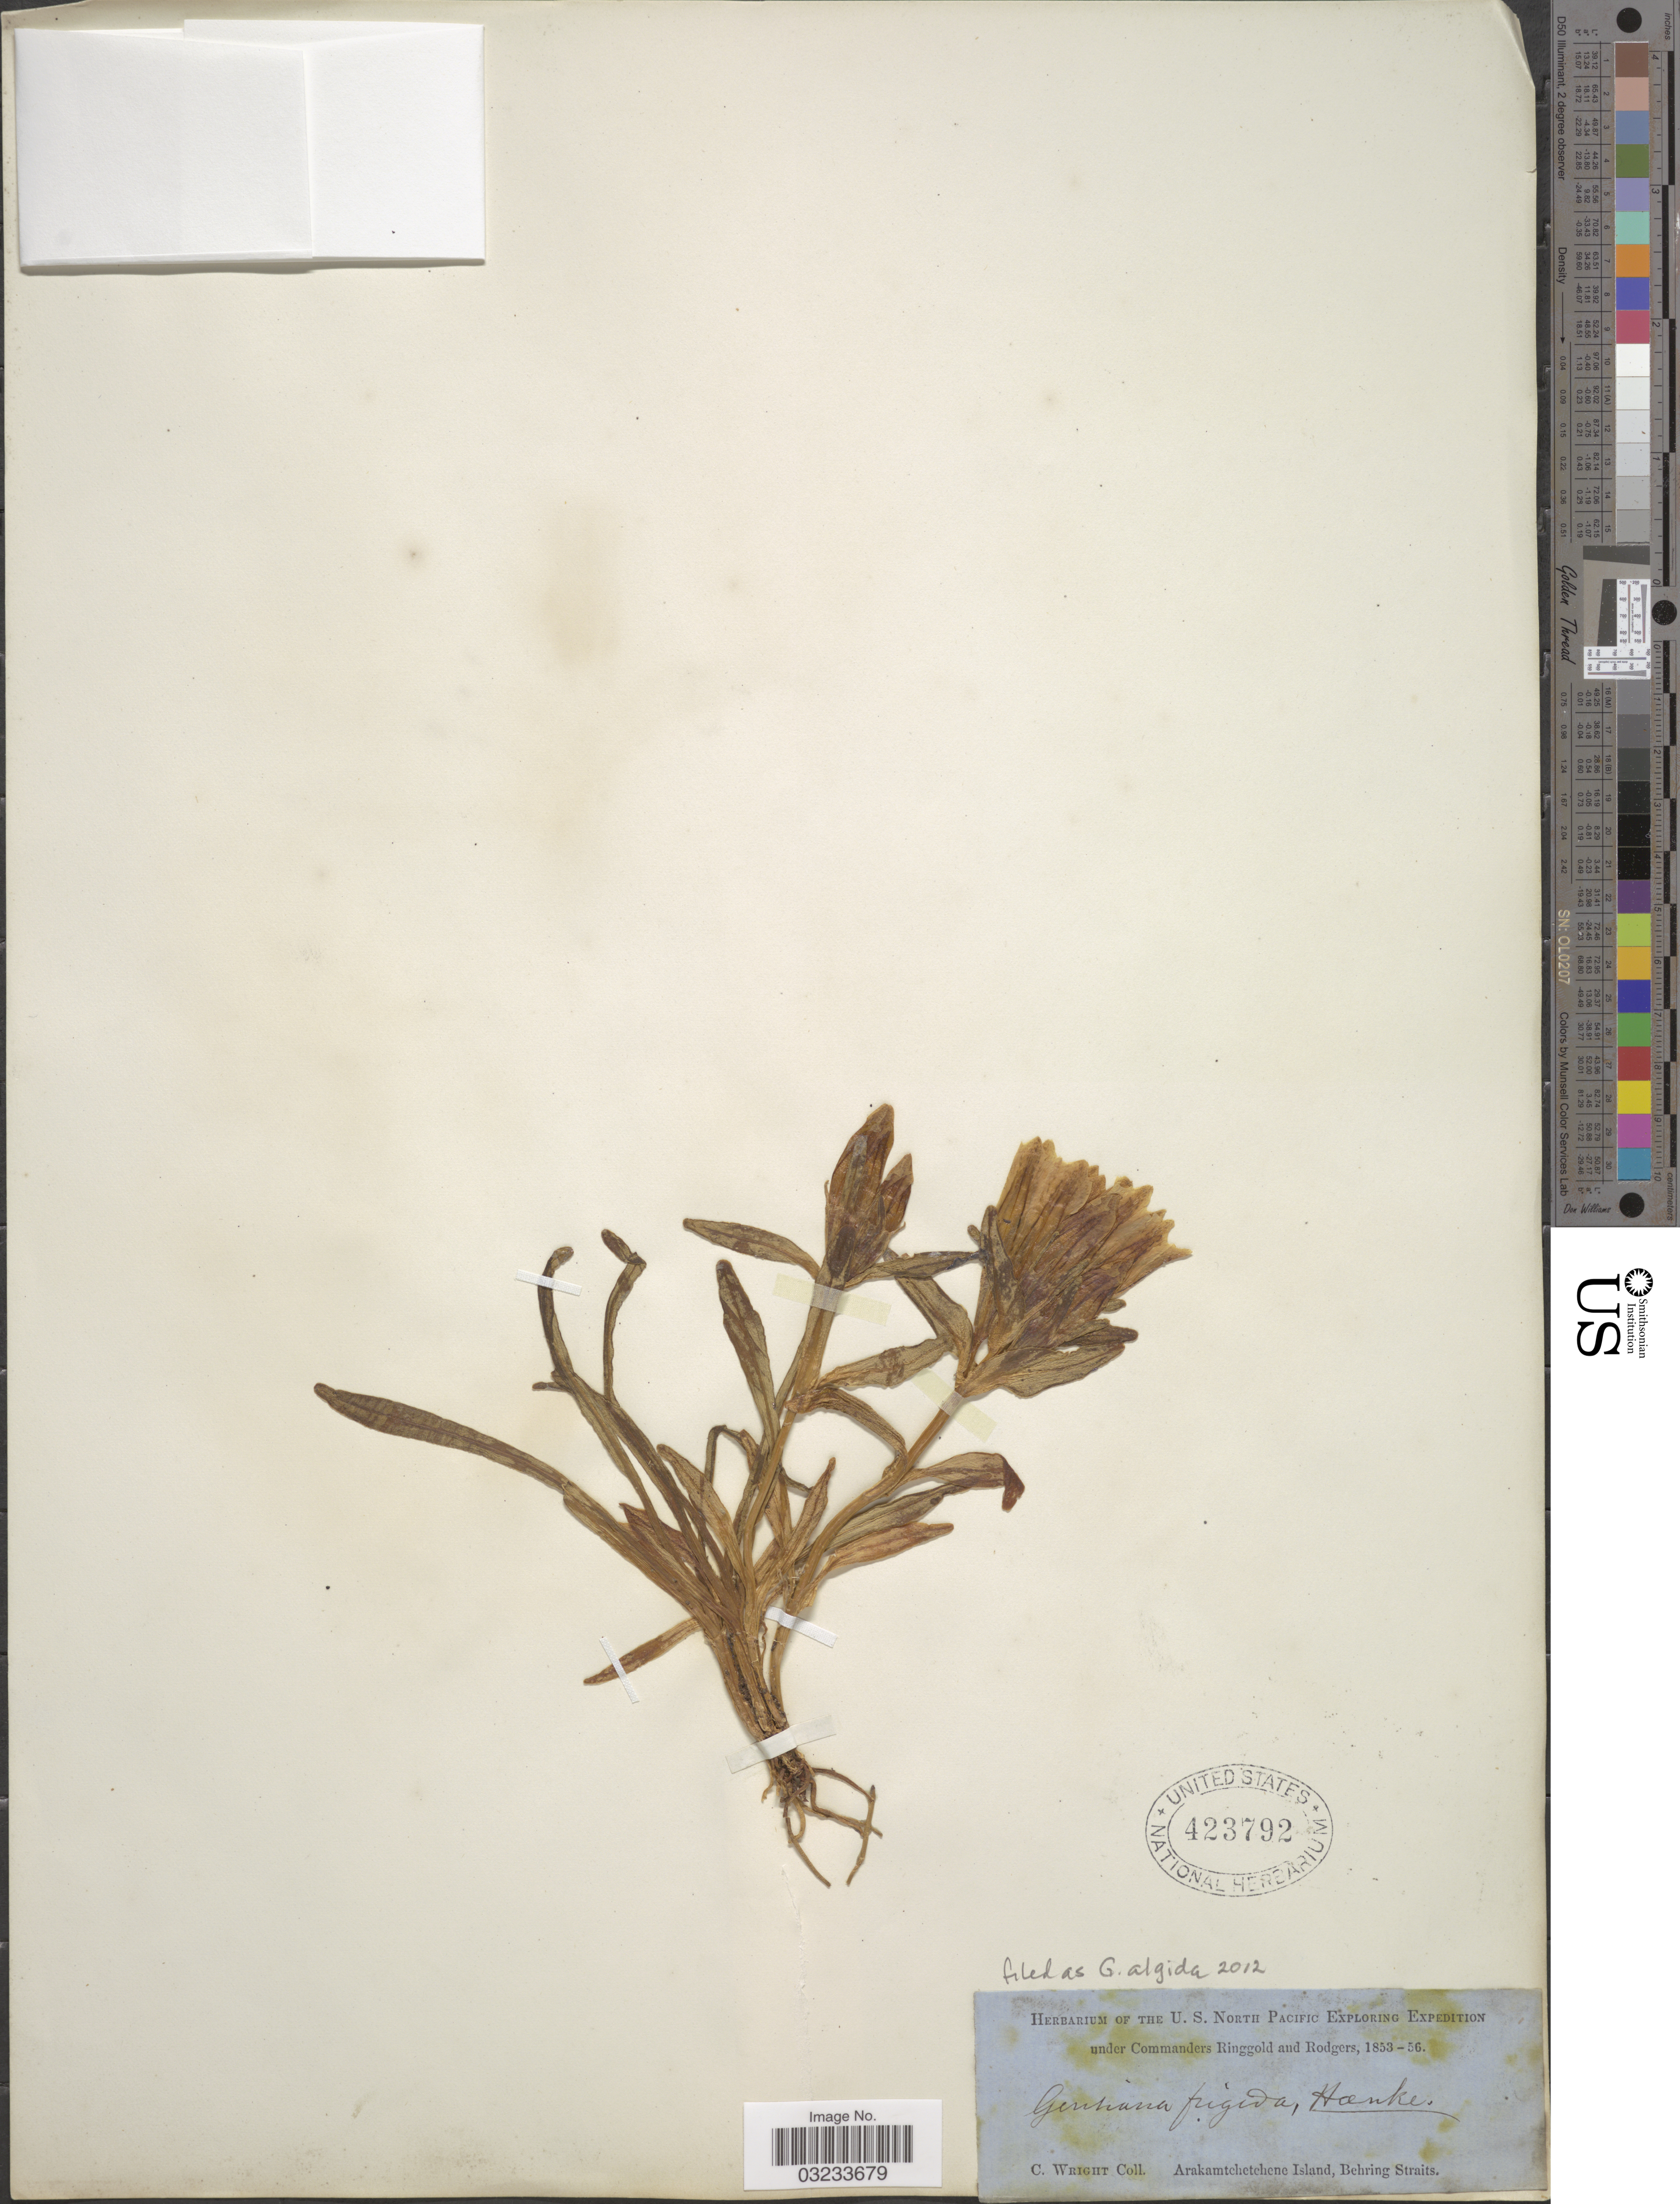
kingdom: Plantae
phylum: Tracheophyta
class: Magnoliopsida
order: Gentianales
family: Gentianaceae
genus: Gentiana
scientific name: Gentiana algida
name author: Pall.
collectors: C. Wright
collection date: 1853/1856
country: United States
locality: Arakamtchetchene Island, Behring Straits.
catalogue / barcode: US 423792